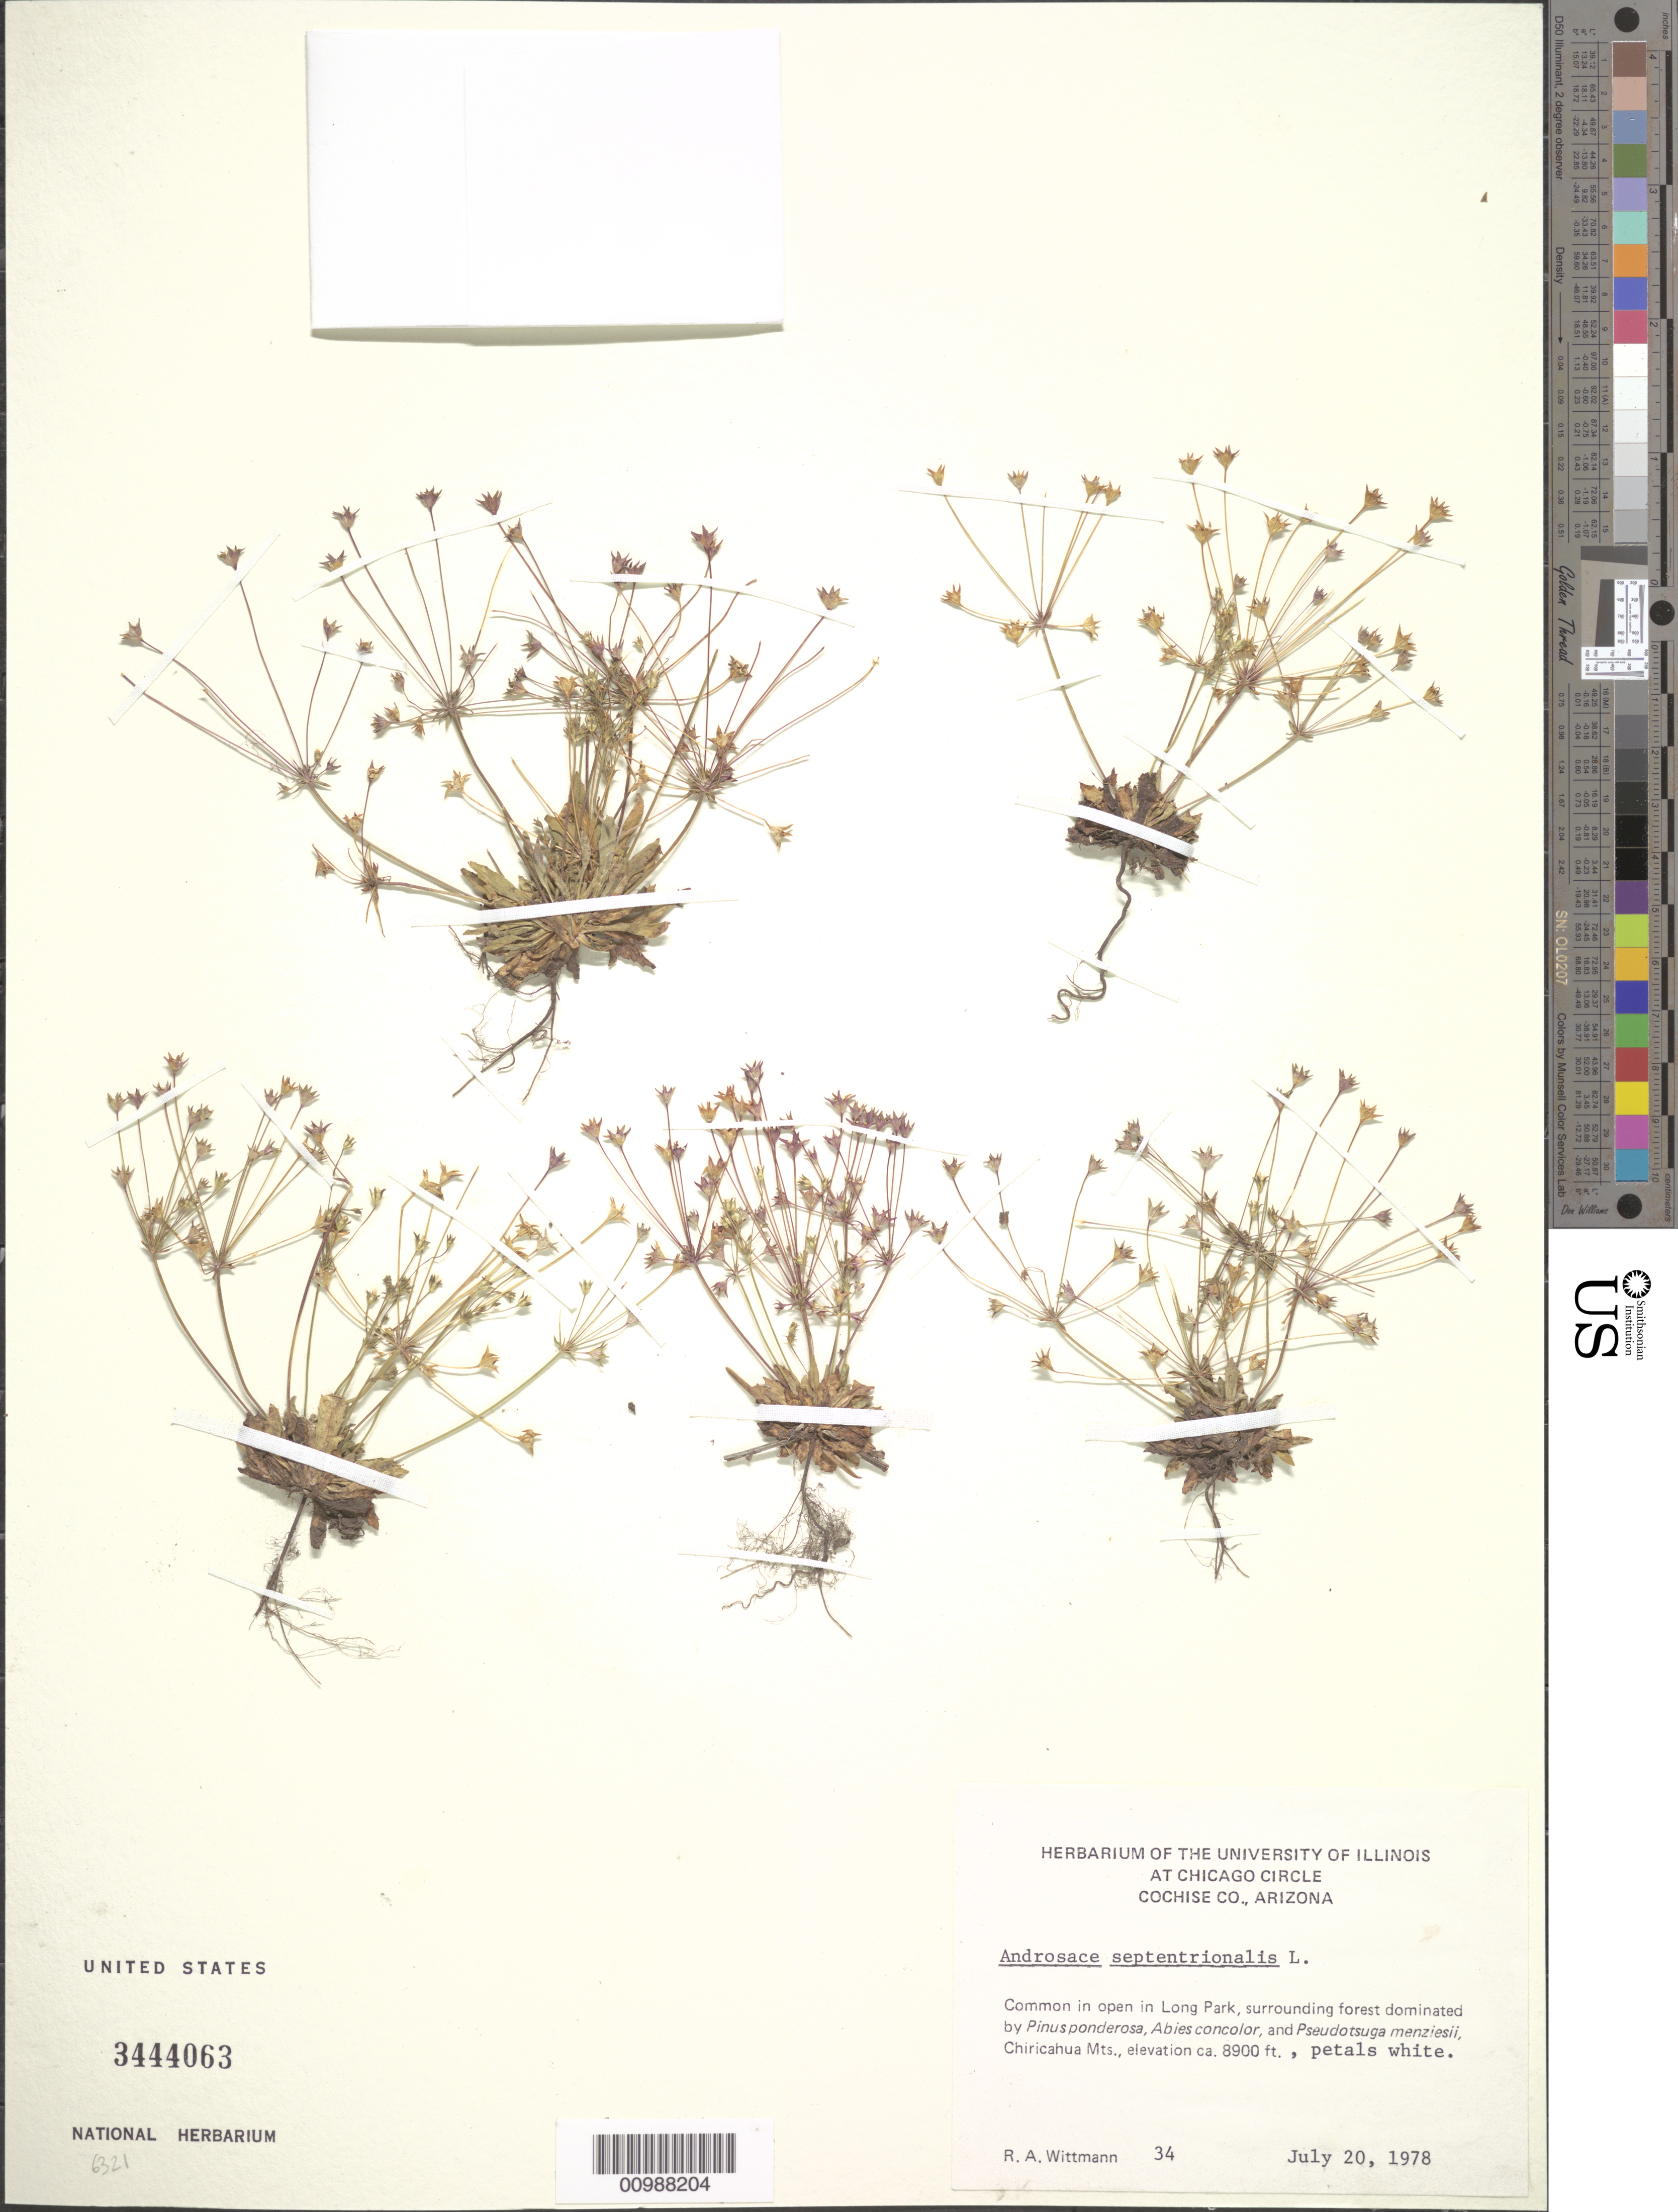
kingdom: Plantae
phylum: Tracheophyta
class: Magnoliopsida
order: Ericales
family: Primulaceae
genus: Androsace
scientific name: Androsace septentrionalis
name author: L.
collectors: R. Wittmann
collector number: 34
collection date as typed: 20 Jul 1978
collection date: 1978-07-20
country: United States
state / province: Arizona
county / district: Cochise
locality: Common in open in Long Park, surrounding forest. Chiricahua Mountains.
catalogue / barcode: US 3444063